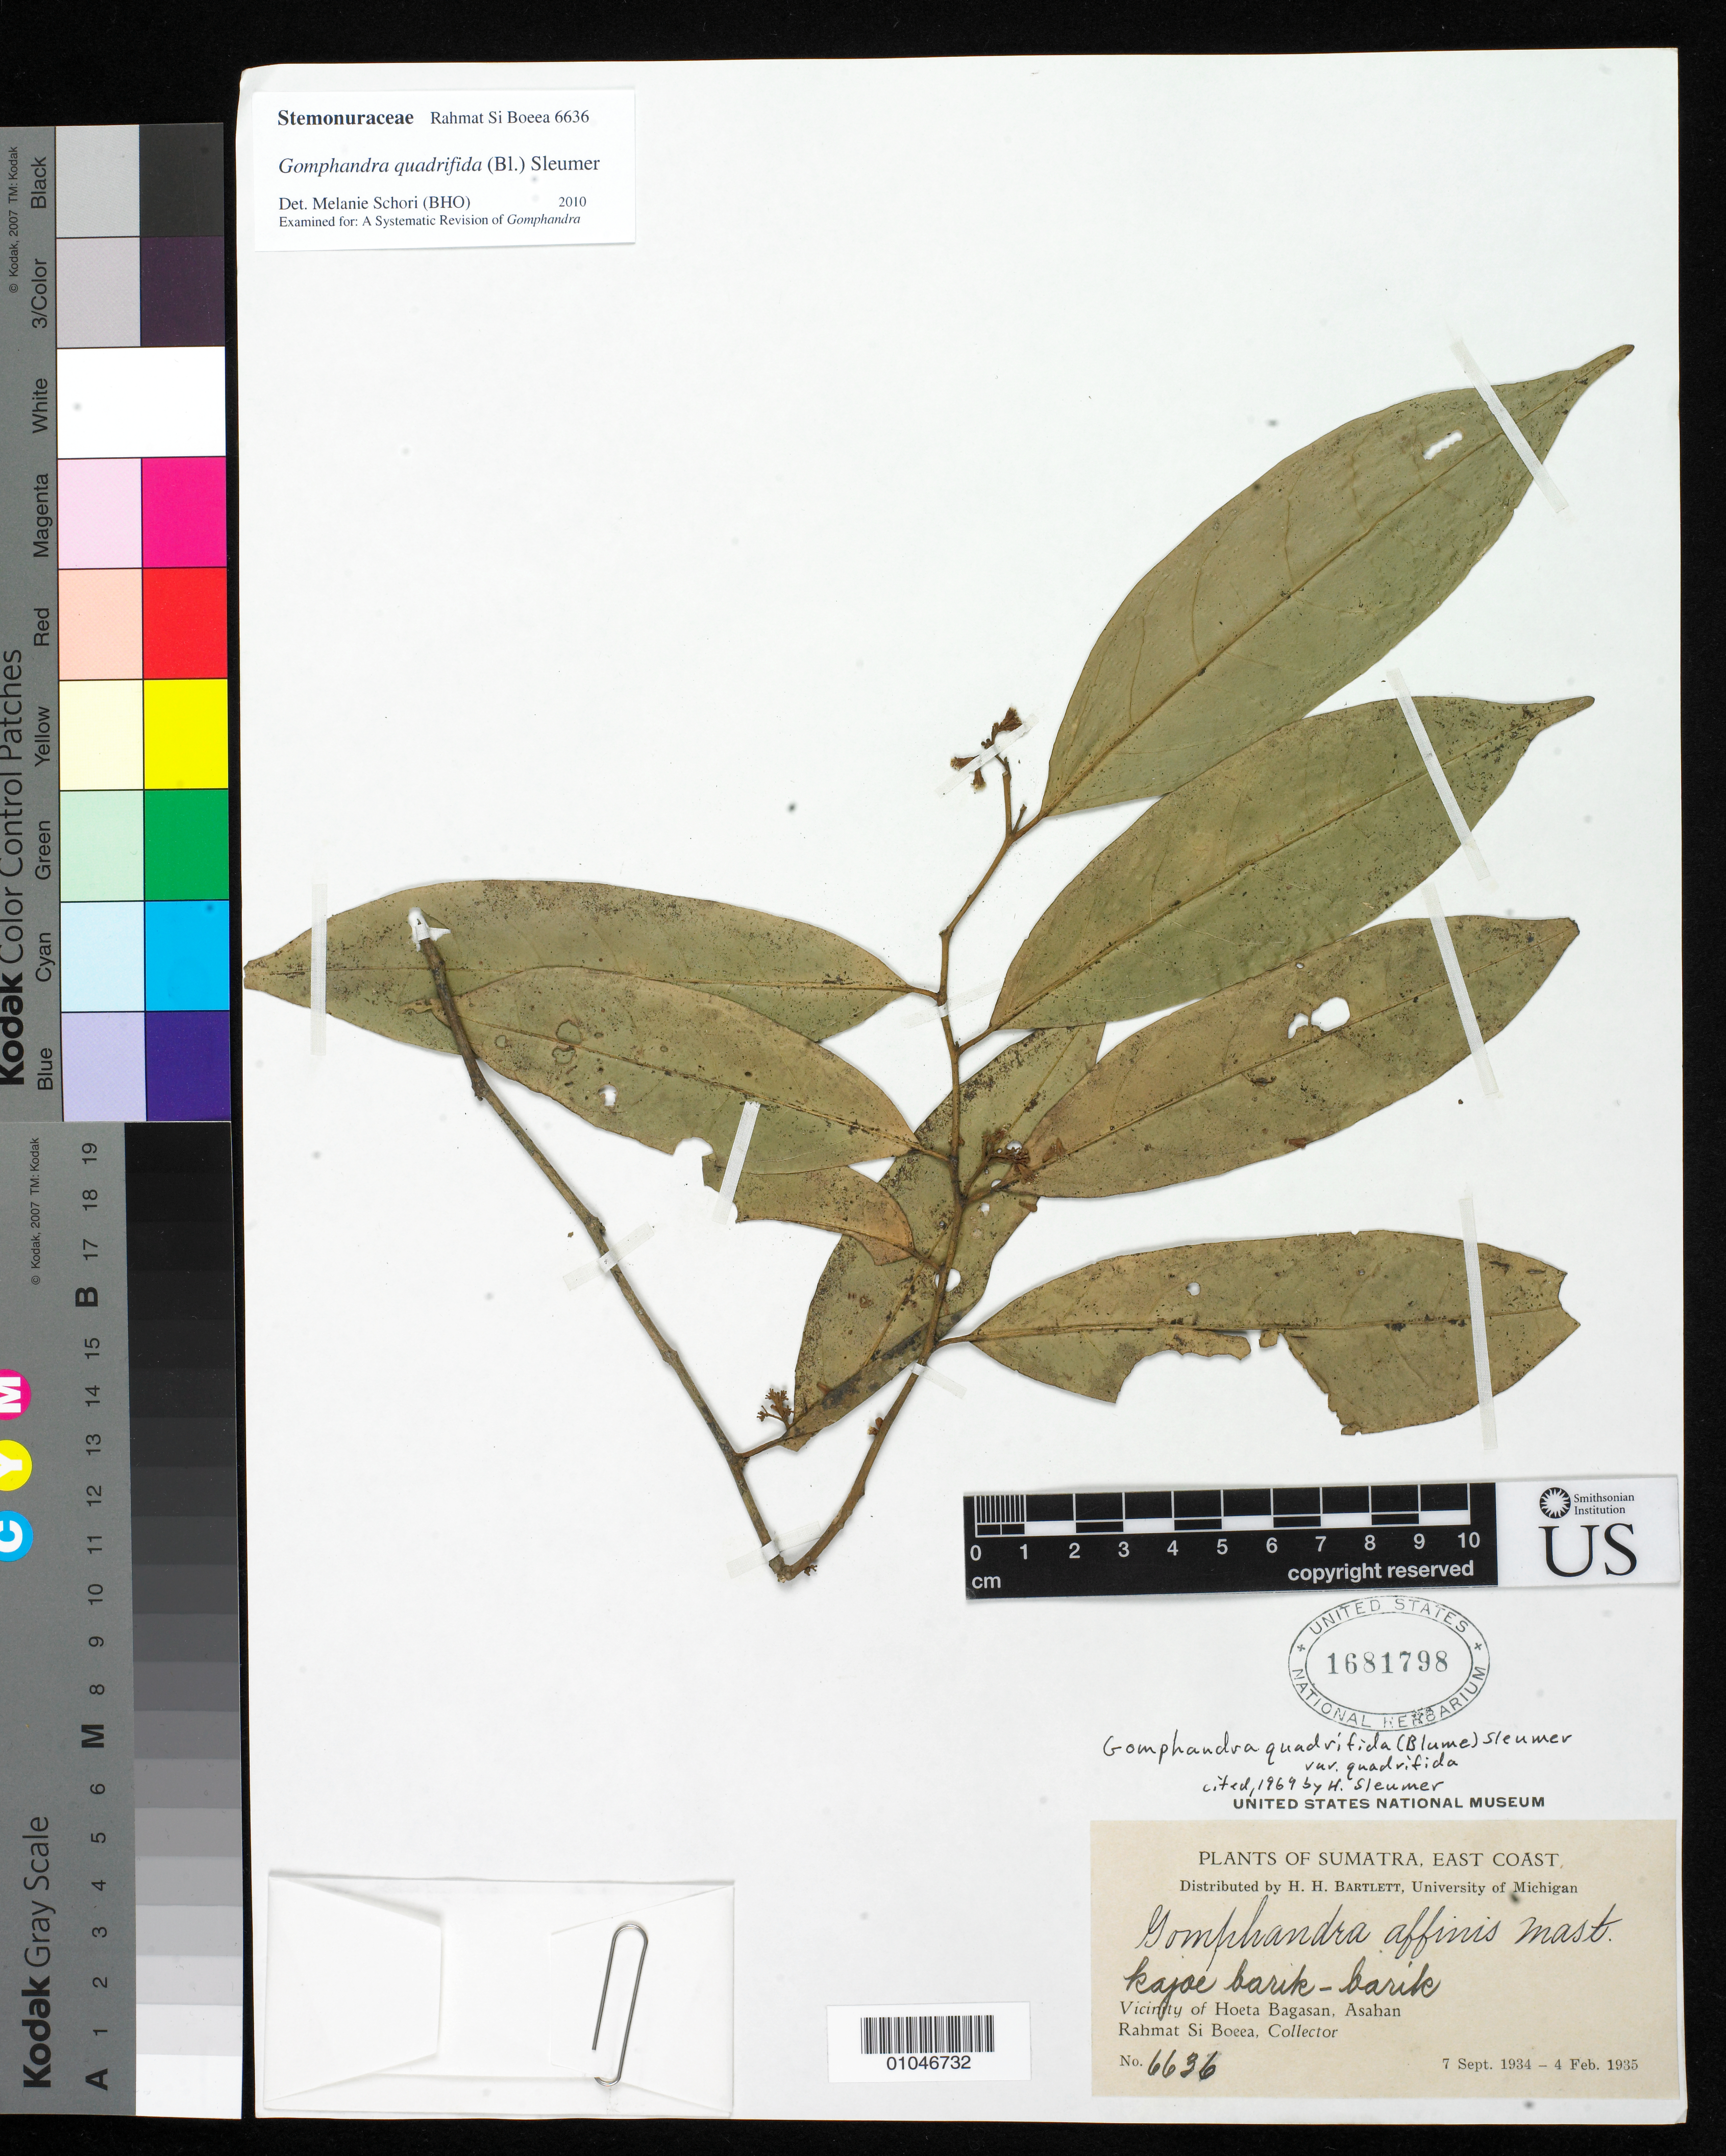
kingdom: Plantae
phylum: Tracheophyta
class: Magnoliopsida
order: Cardiopteridales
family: Stemonuraceae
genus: Gomphandra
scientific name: Gomphandra quadrifida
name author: (Blume) Sleumer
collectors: Rahmat Si Boeea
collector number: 6636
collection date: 1934-09-07/1935-02-04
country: Indonesia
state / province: Sumatra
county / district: Aceh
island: Sumatra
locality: (East Coast) Vicinity of Hoeta Bagasan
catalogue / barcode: US 1681798